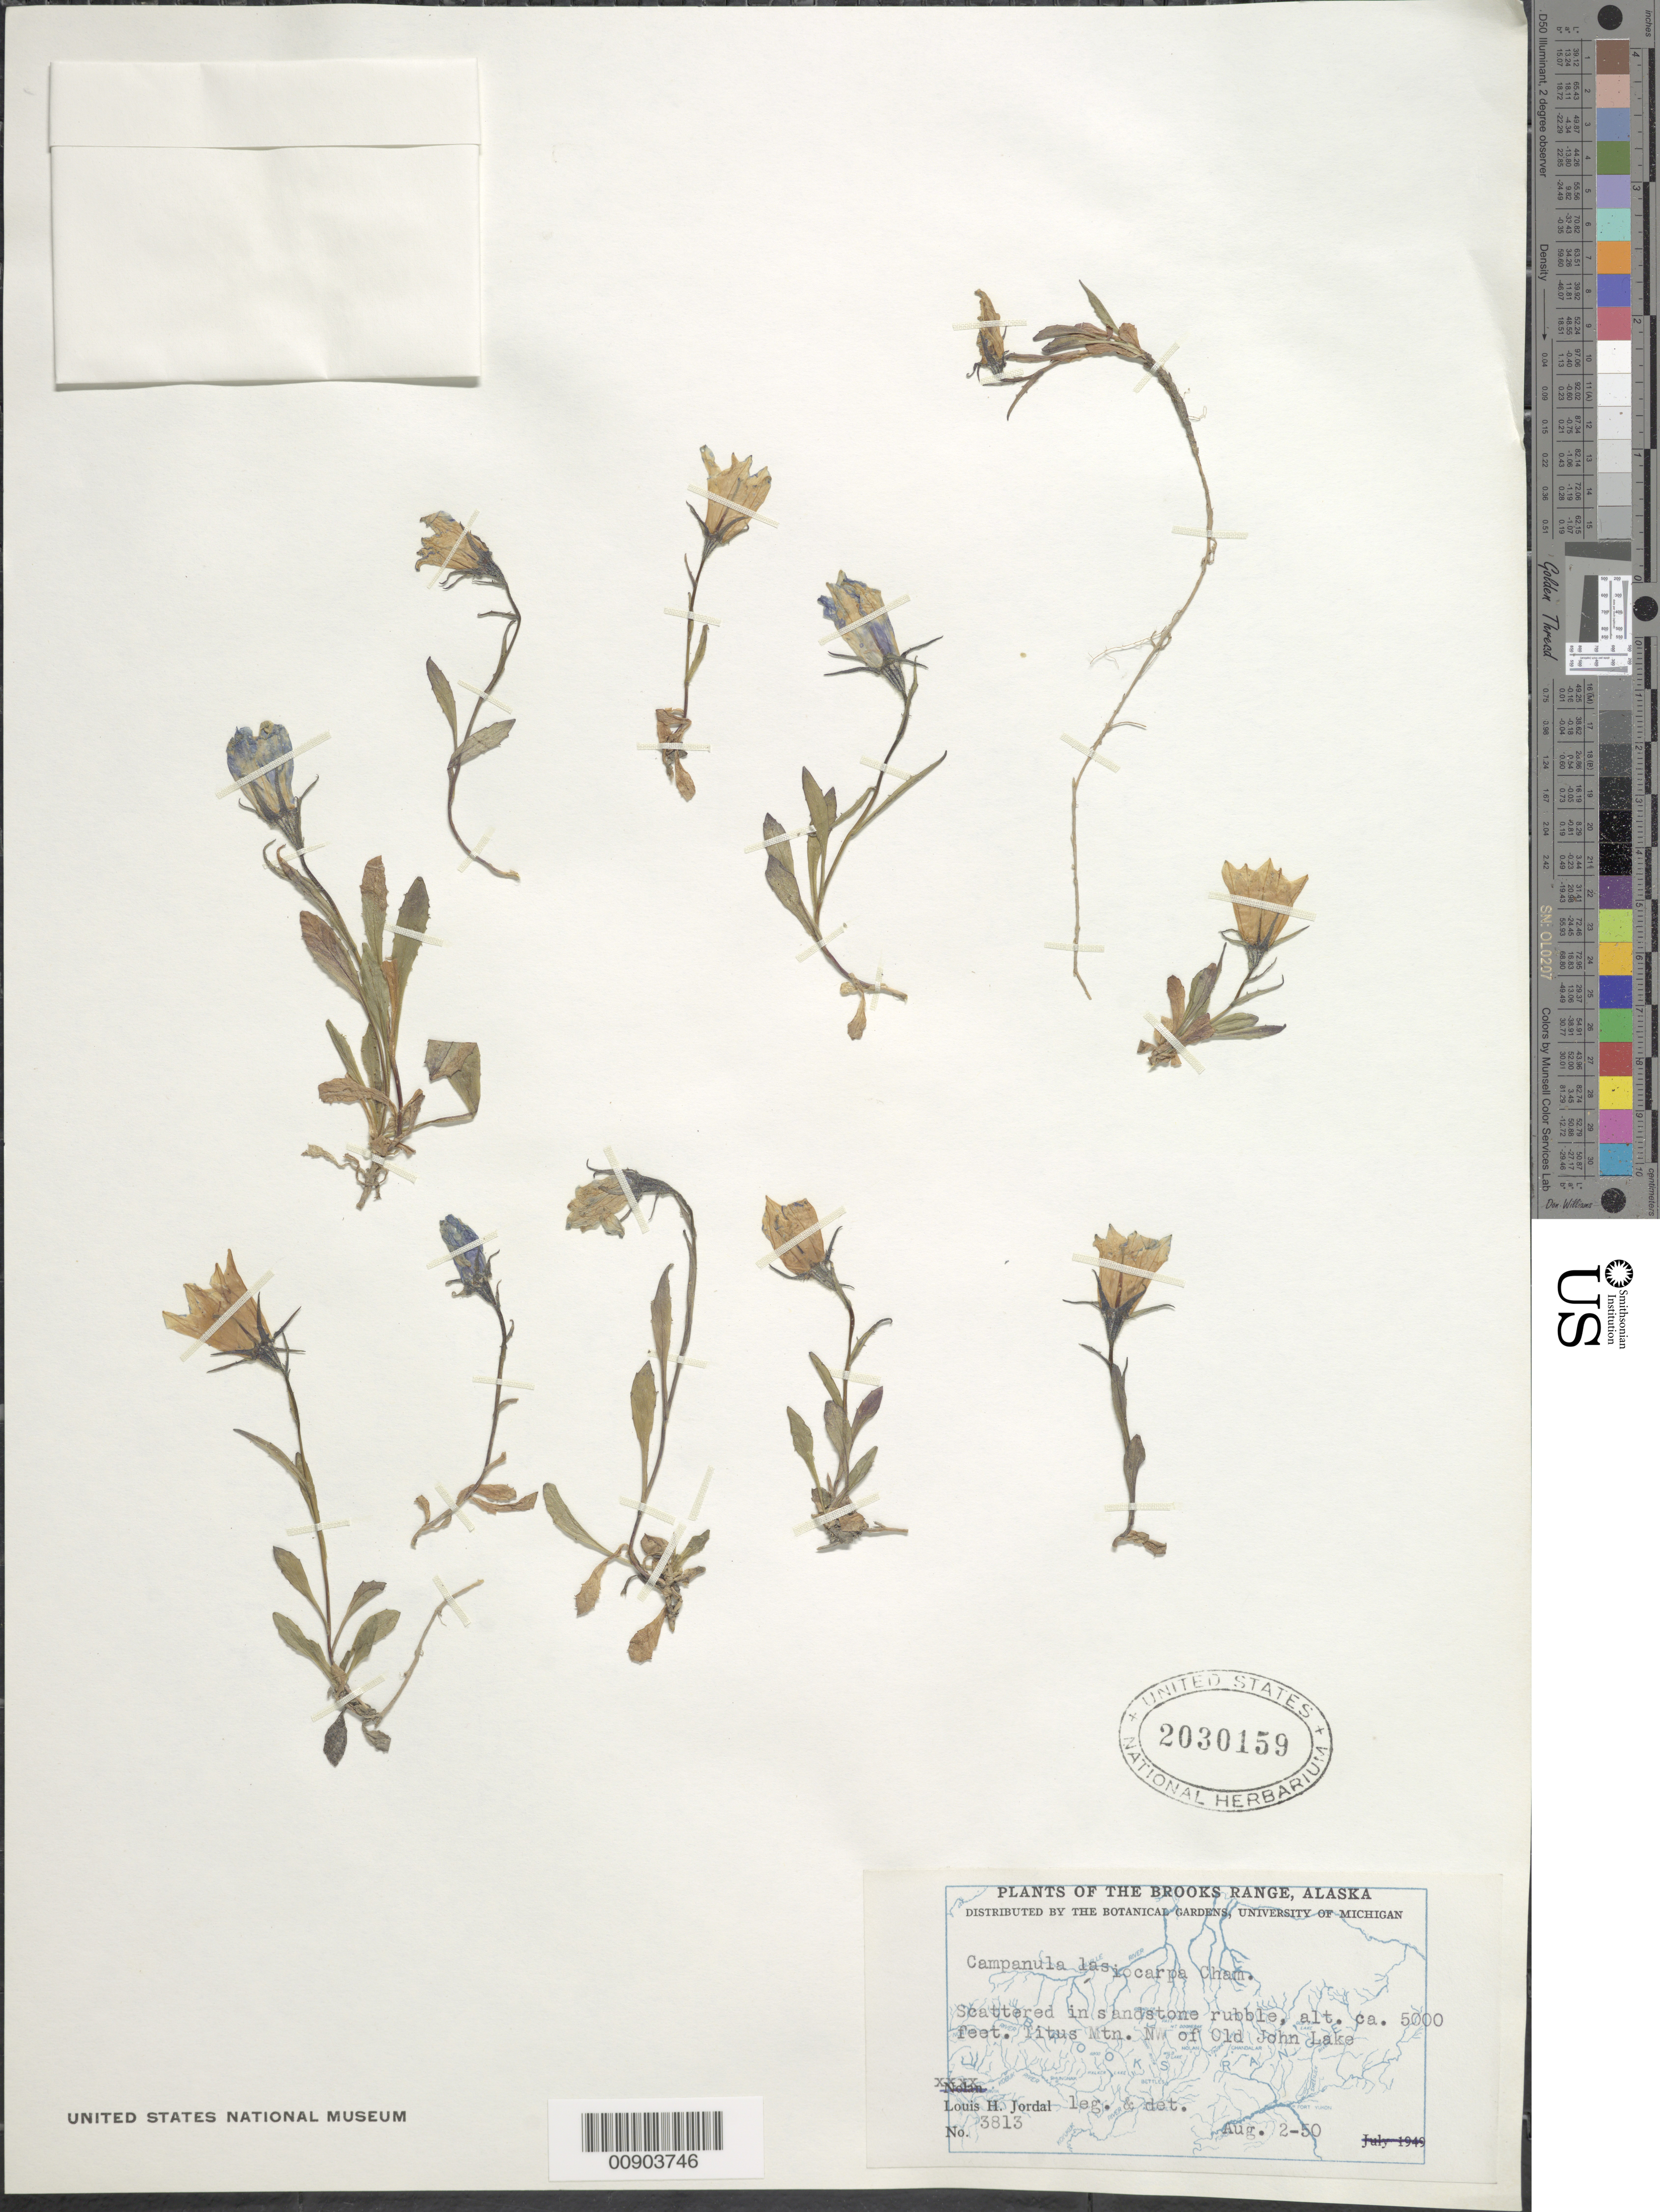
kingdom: Plantae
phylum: Tracheophyta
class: Magnoliopsida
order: Asterales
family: Campanulaceae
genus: Campanula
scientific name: Campanula lasiocarpa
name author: Cham.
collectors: L. Jordal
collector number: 3813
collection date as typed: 2 Aug 1950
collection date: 1950-08-02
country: United States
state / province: Alaska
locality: Titus Mountain NW of Old John Lake.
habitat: Scattered in sandstone rubble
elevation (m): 1524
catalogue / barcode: US 2030159